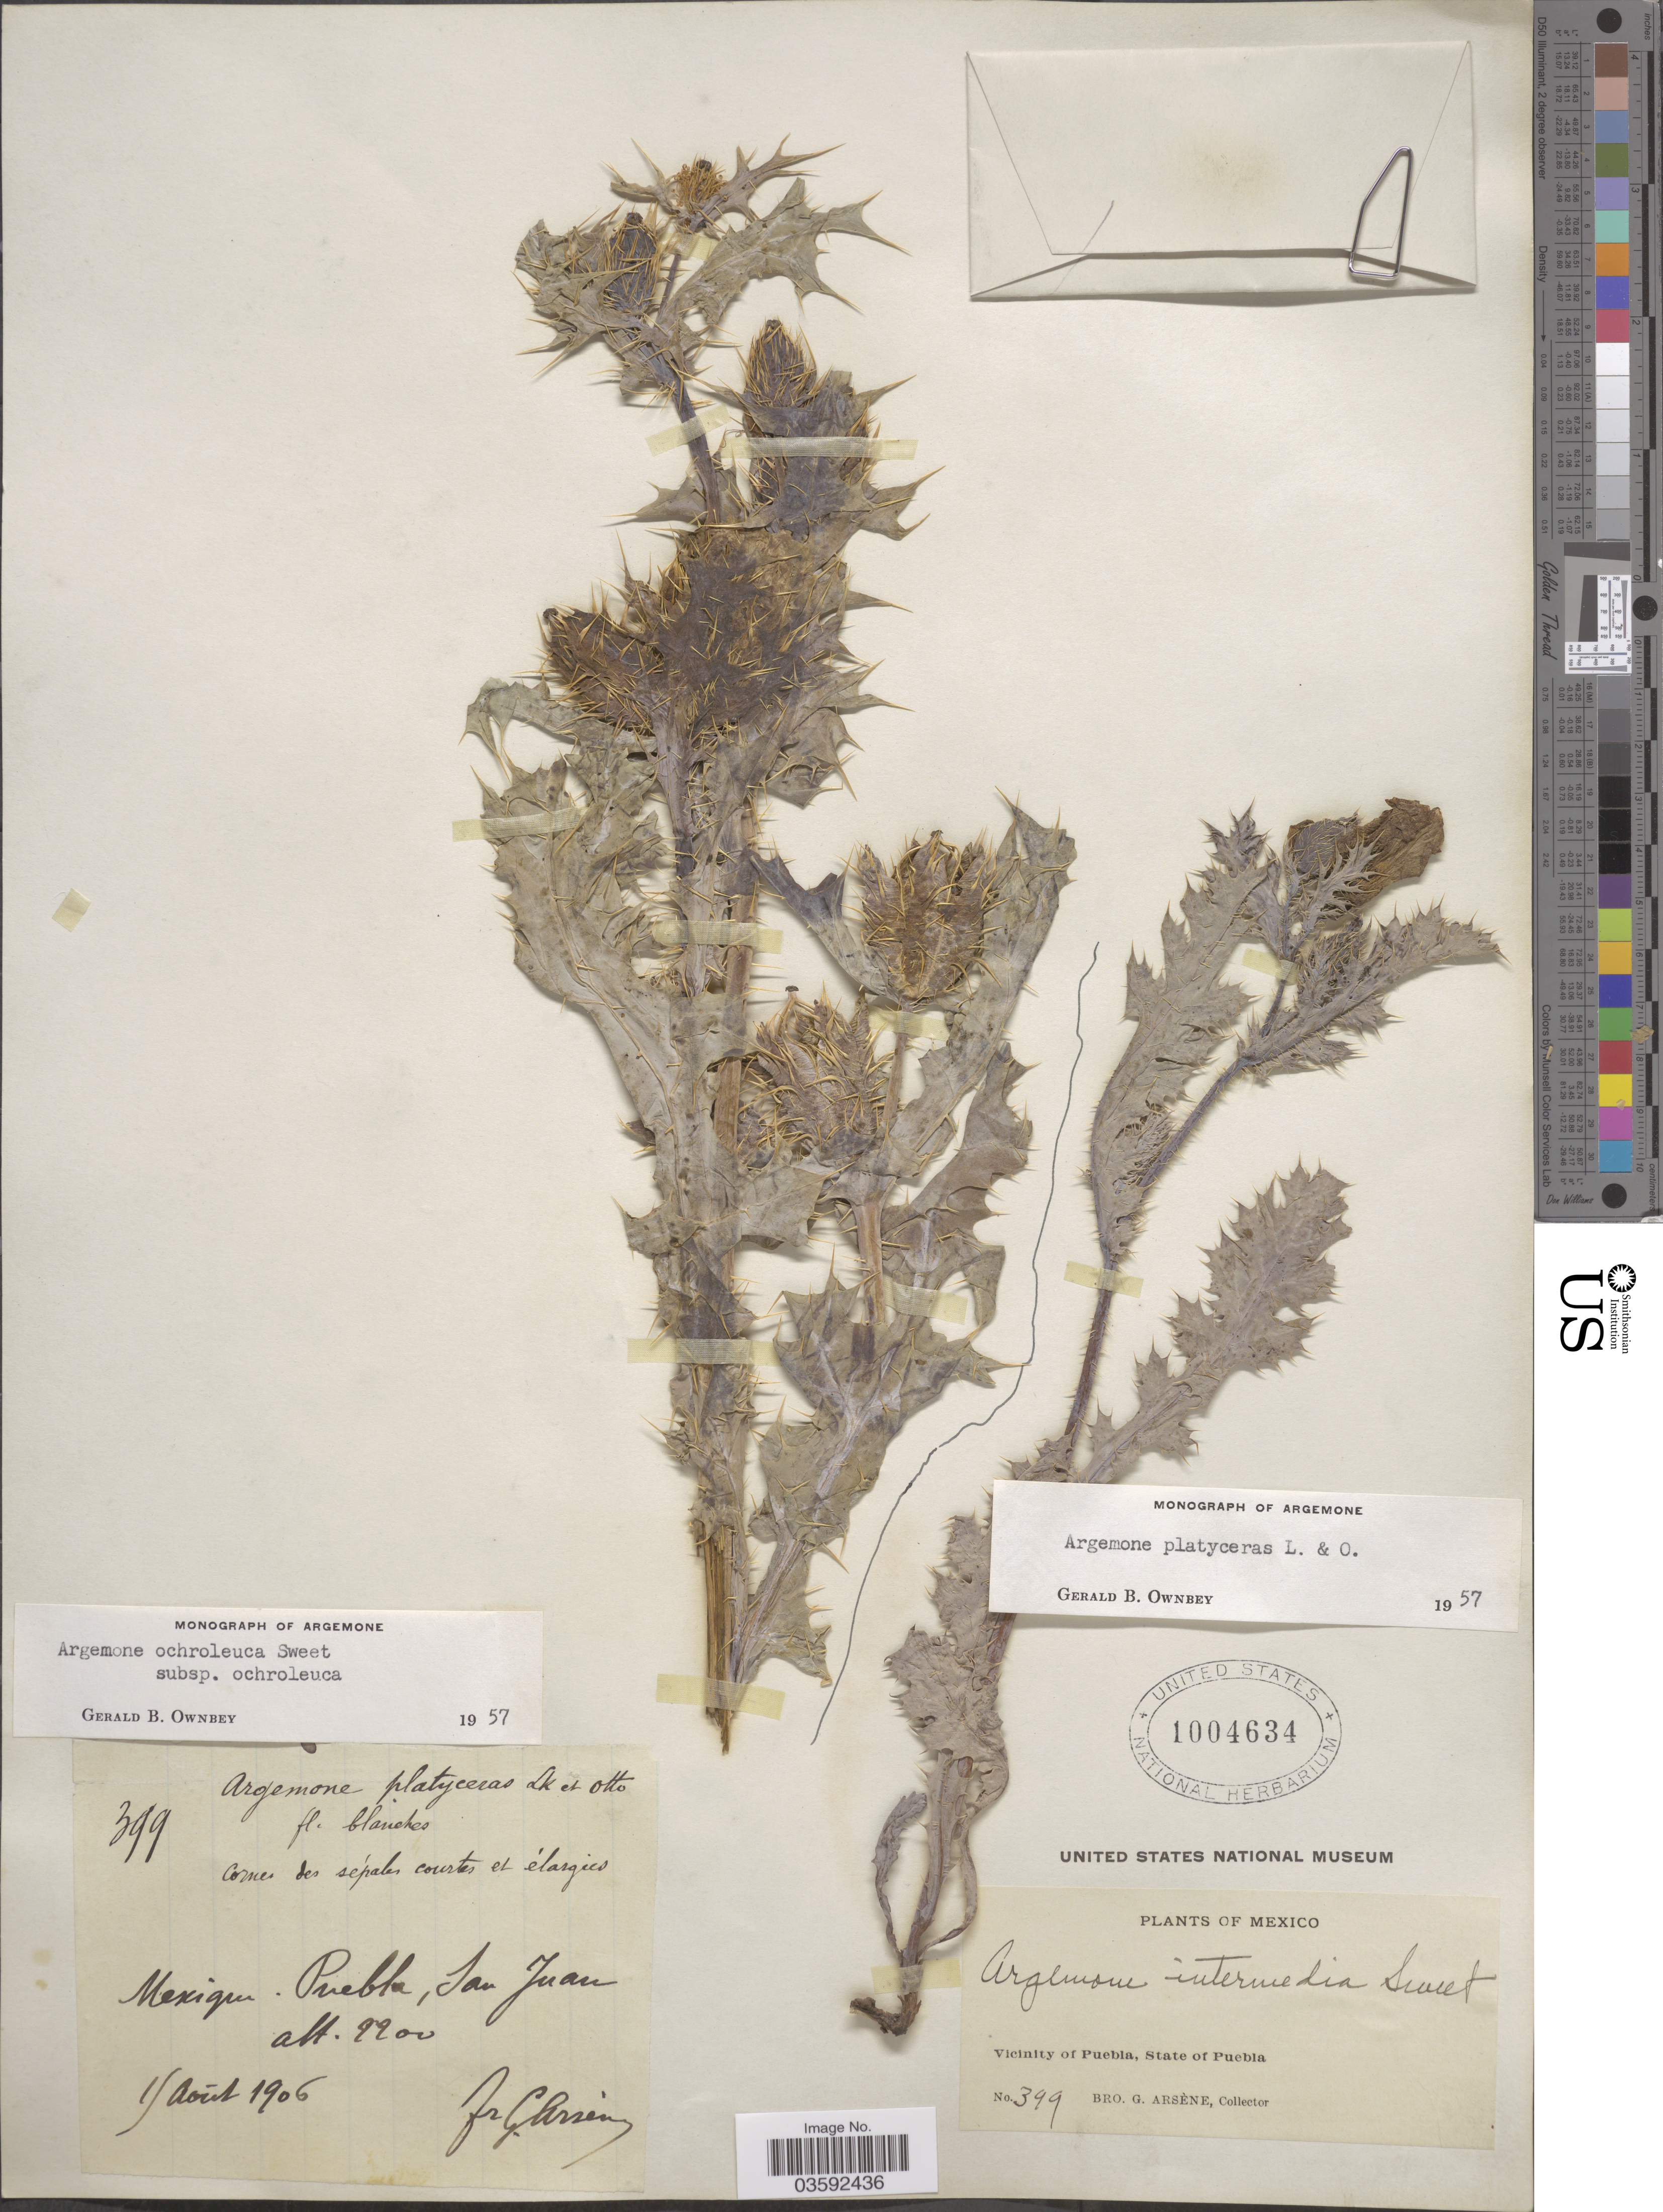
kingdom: Plantae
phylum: Tracheophyta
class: Magnoliopsida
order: Ranunculales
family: Papaveraceae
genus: Argemone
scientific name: Argemone platyceras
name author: Link & Otto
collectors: Bro. G. Arsène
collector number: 399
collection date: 1906-08-15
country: Mexico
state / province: Puebla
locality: San Juan. Vicinity of Puebla.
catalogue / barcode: US 1004634